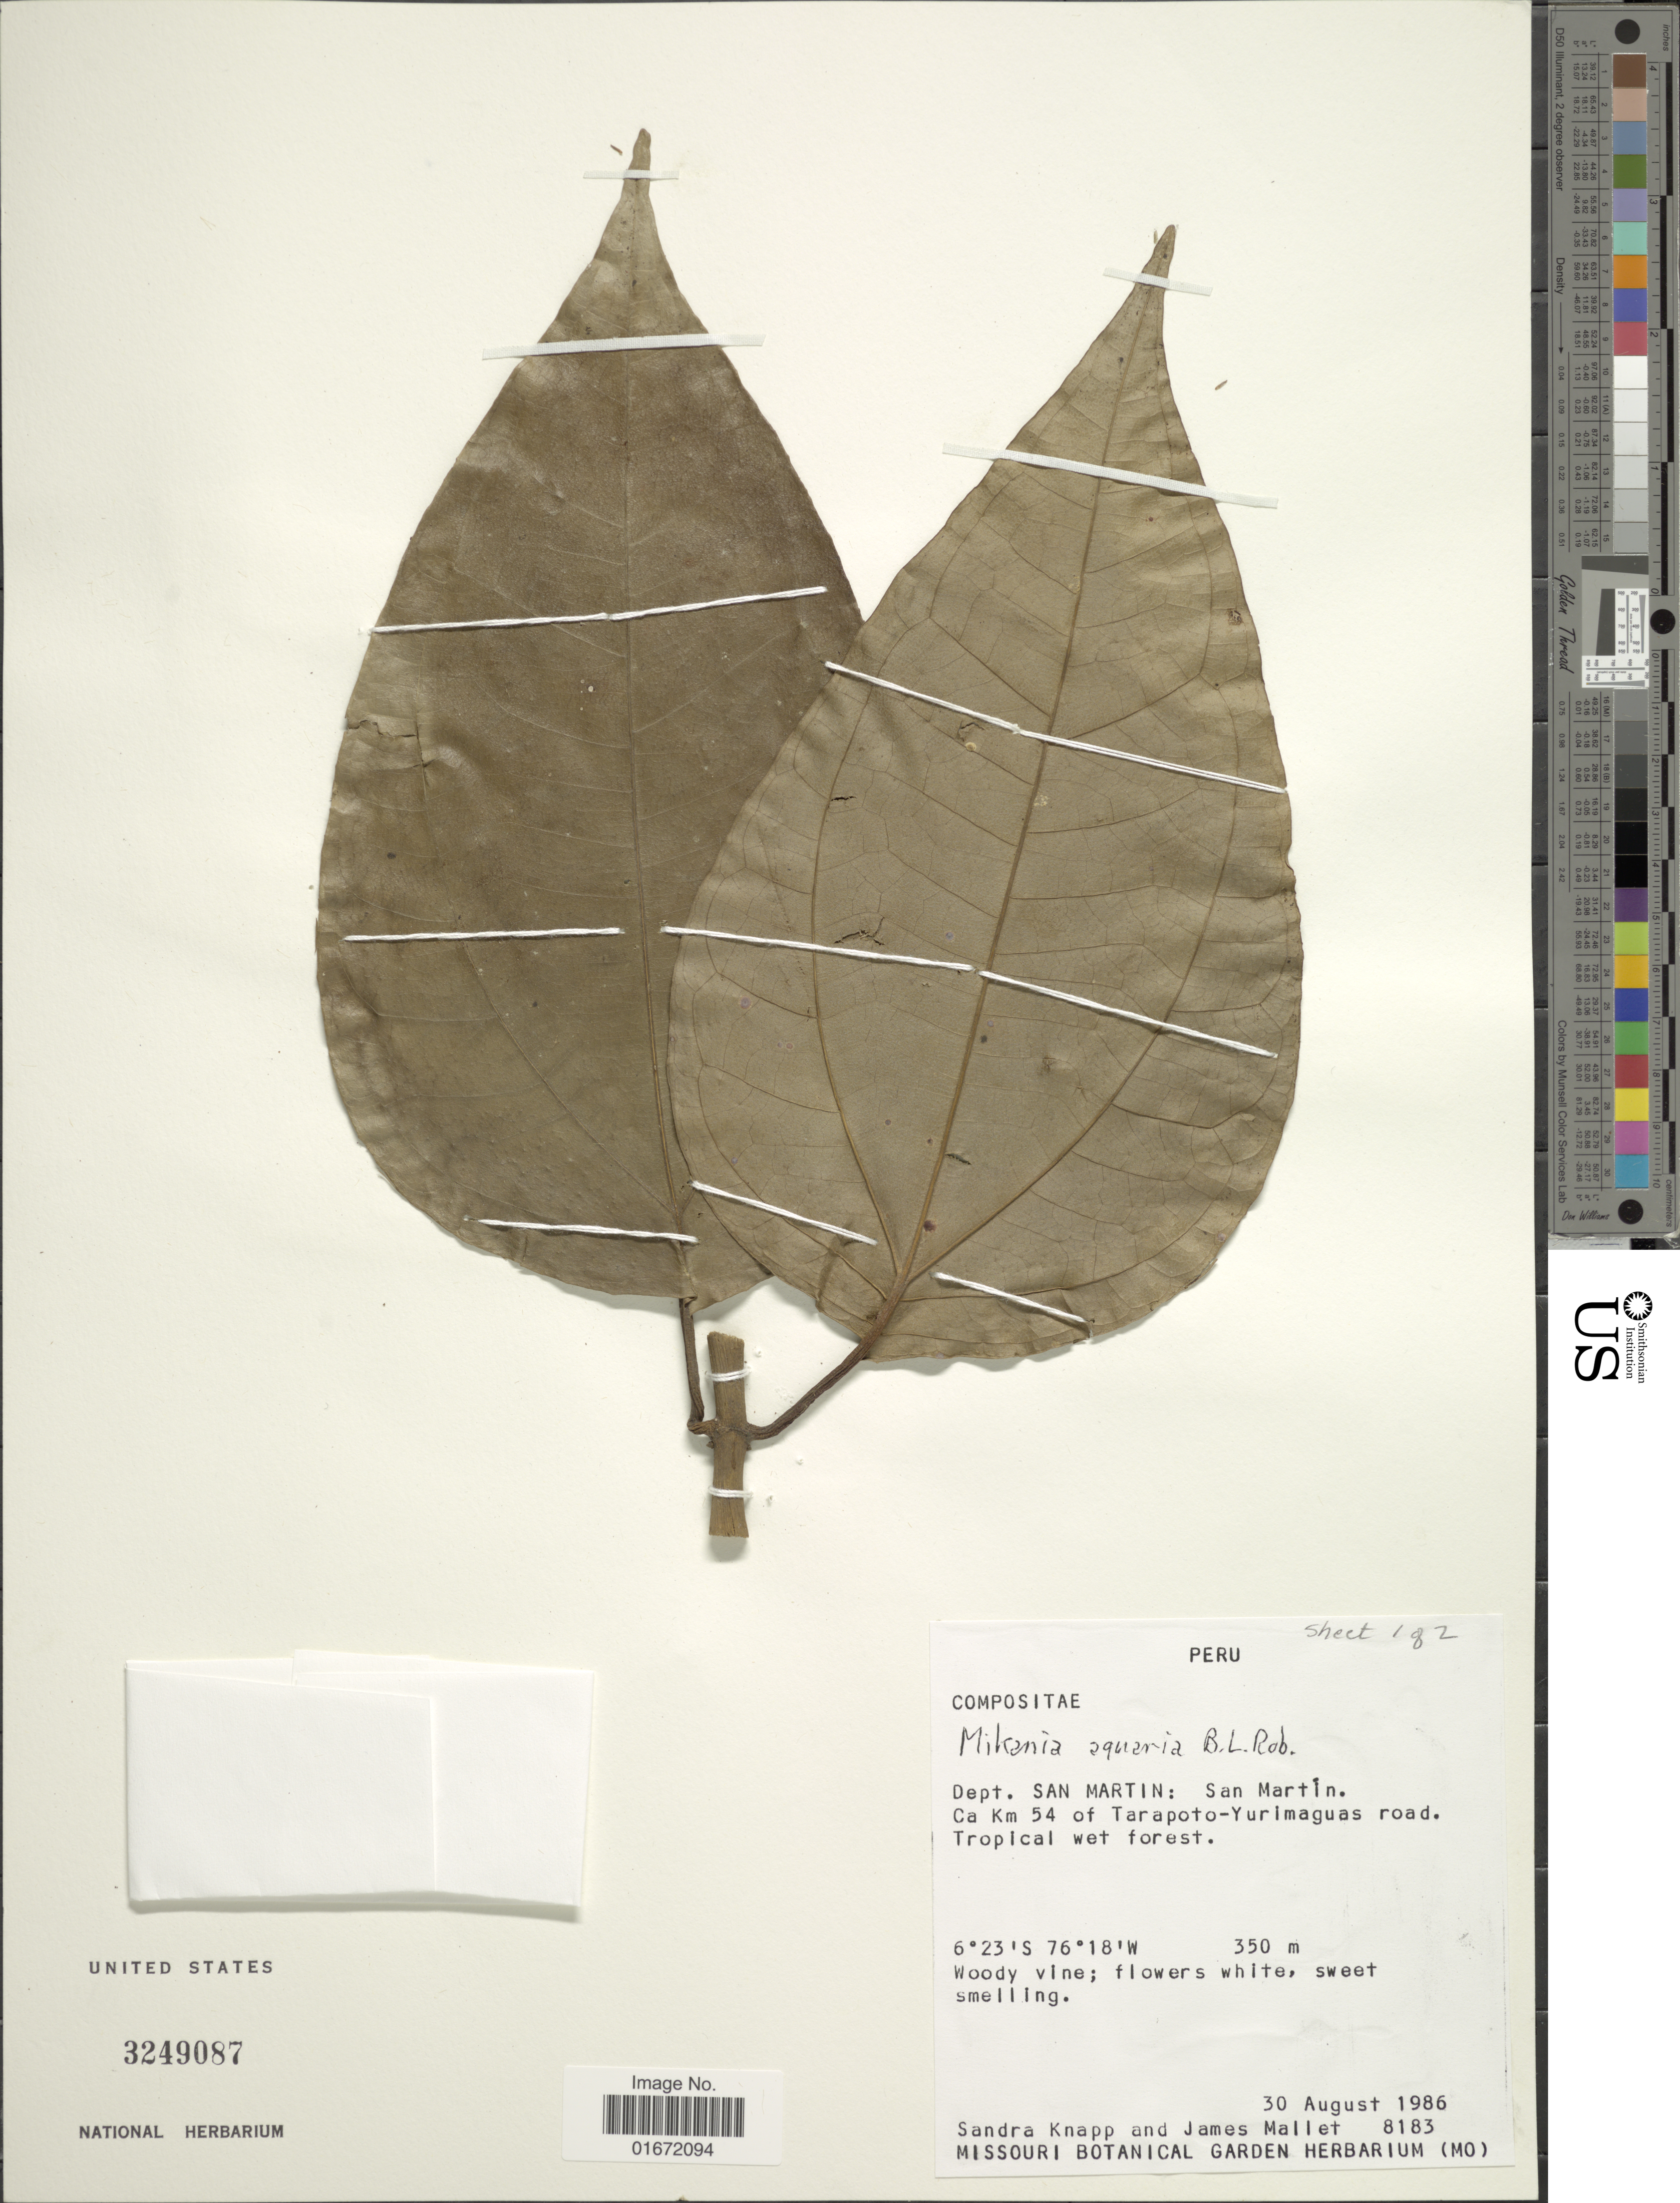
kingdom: Plantae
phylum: Tracheophyta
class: Magnoliopsida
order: Asterales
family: Asteraceae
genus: Mikania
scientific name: Mikania aquaria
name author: B.L. Rob.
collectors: S. Knapp & J. Mallet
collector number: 8183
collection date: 1986-08-30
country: Peru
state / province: San Martín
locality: Dept. San Martin: San Martin. Ca Km 54 of Tarapoto-Yurimaguas road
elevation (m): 350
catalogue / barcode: US 3249087